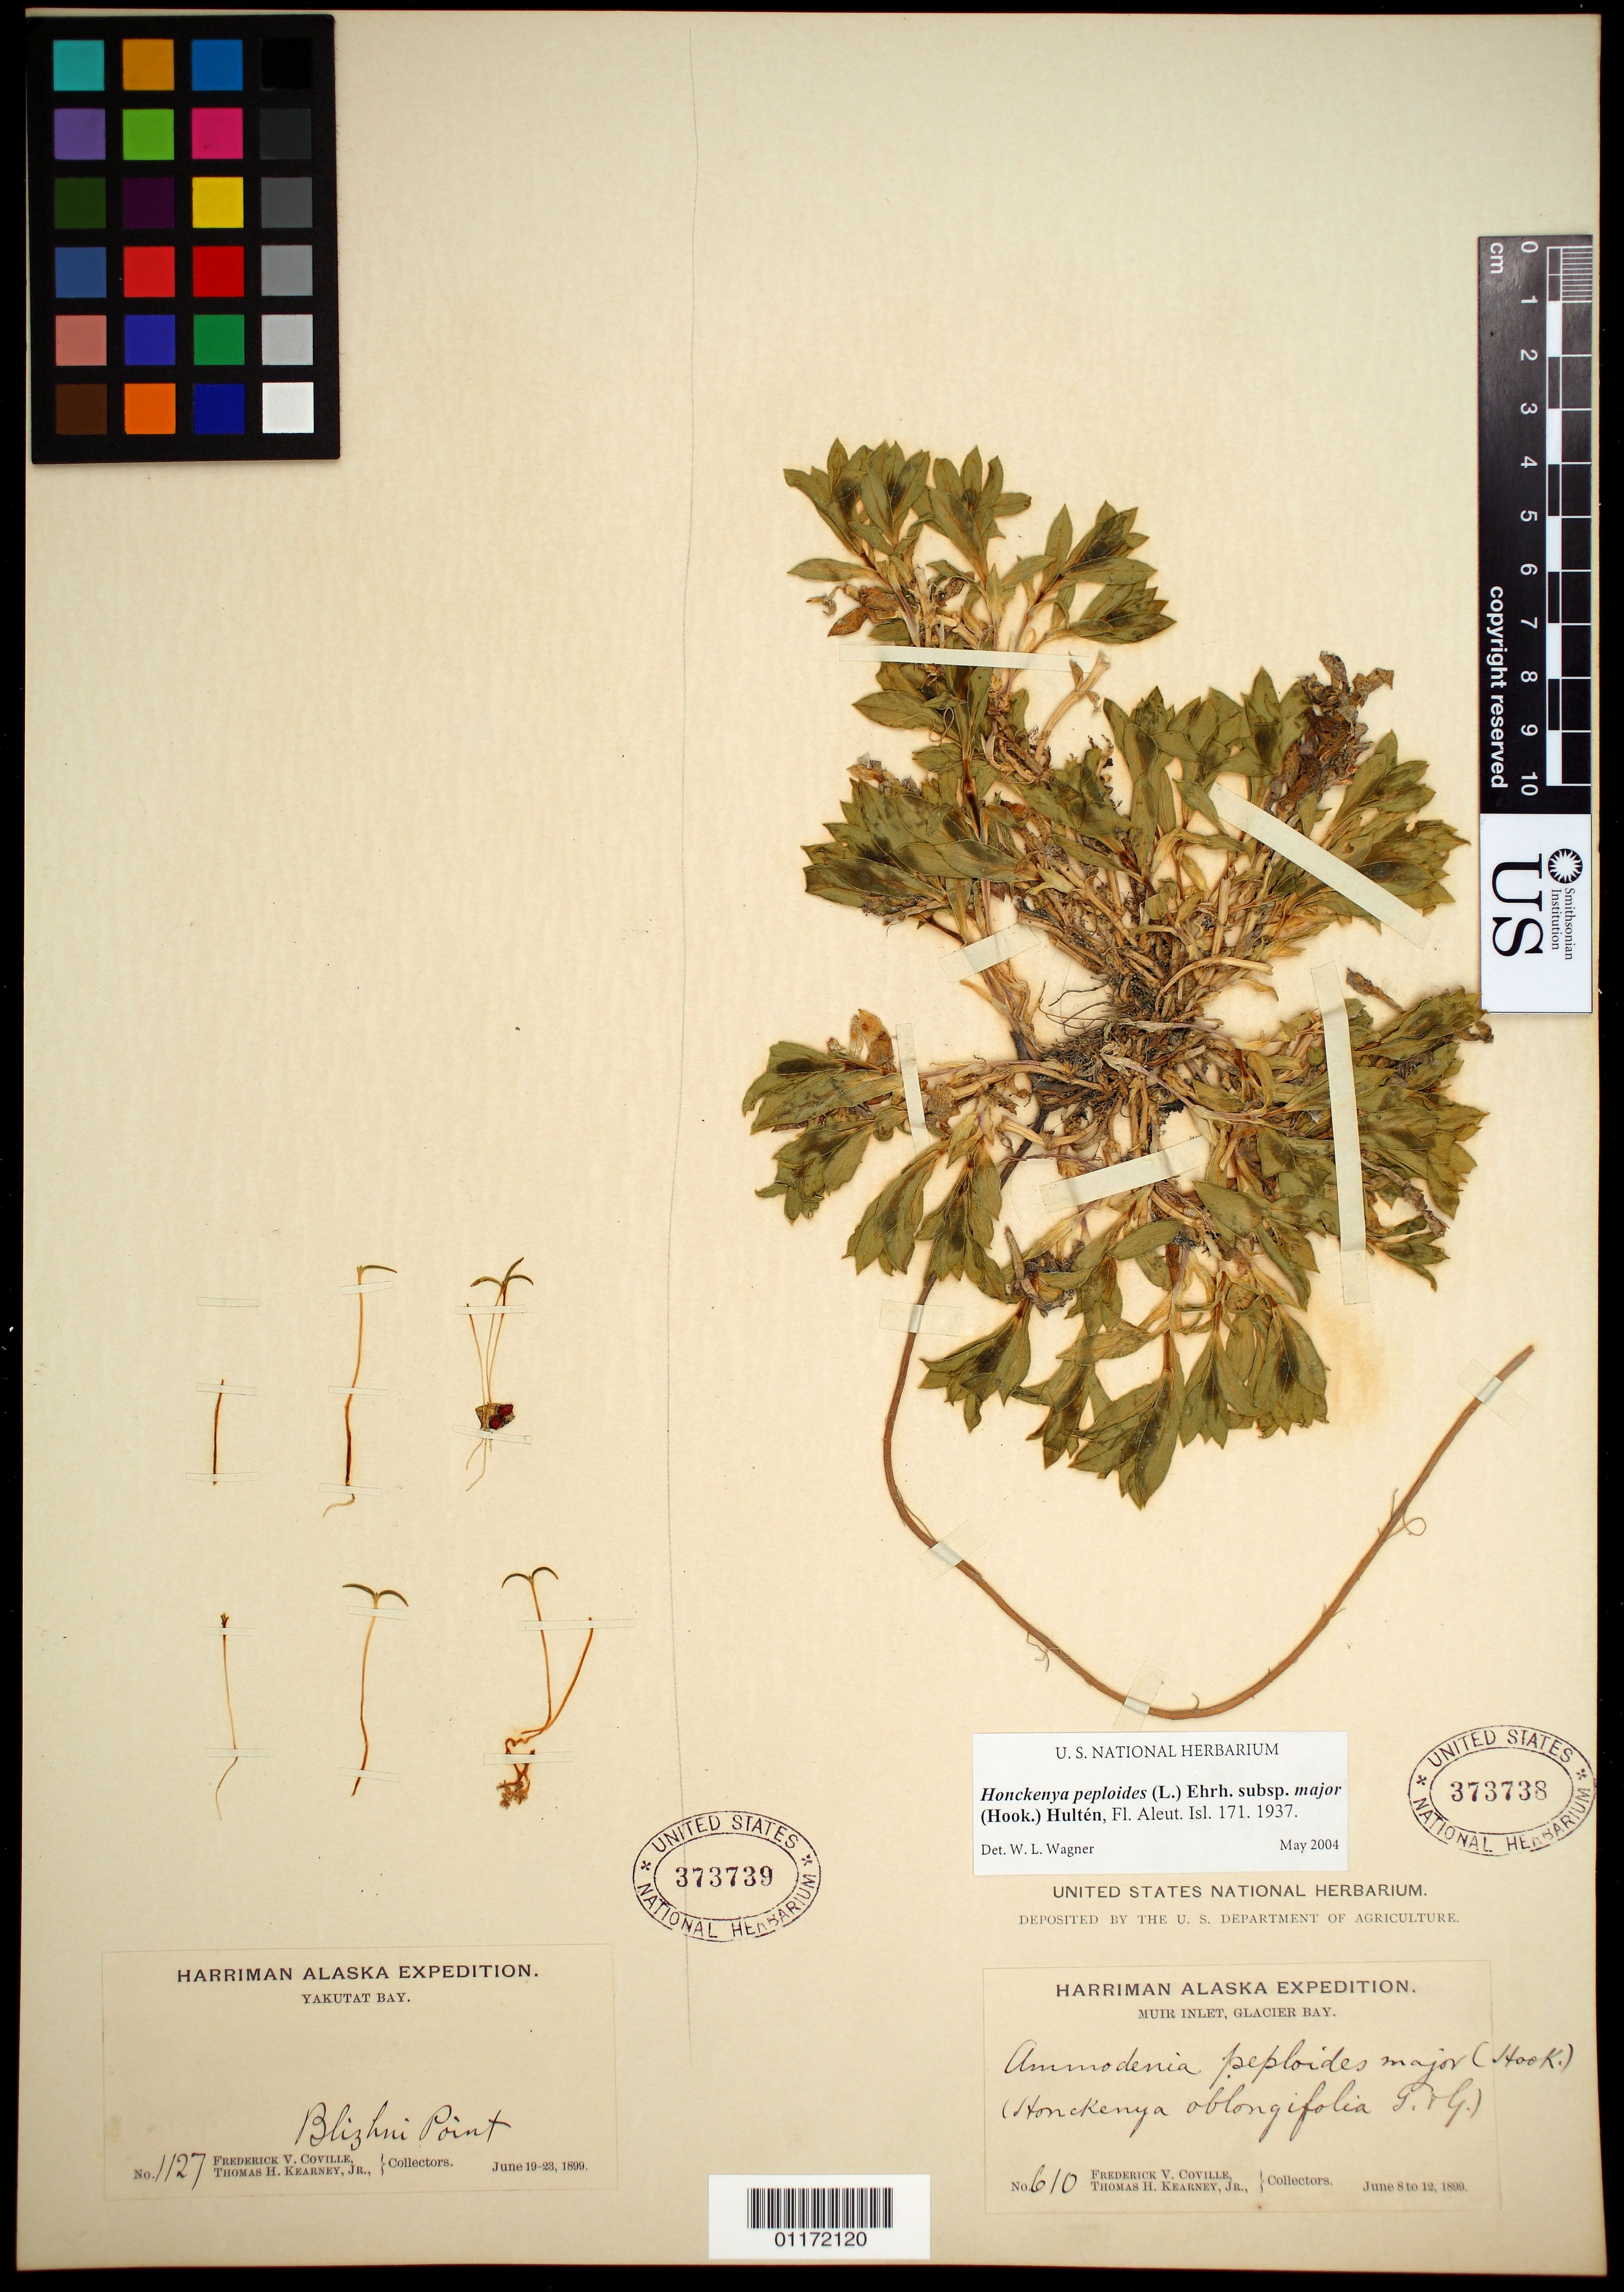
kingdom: Plantae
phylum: Tracheophyta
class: Magnoliopsida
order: Malvales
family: Malvaceae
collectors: F. V. Coville & T. H. Kearney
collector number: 1127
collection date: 1899-06-19/1899-06-23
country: United States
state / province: Alaska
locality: Blizhni Point.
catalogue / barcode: US 373739-2